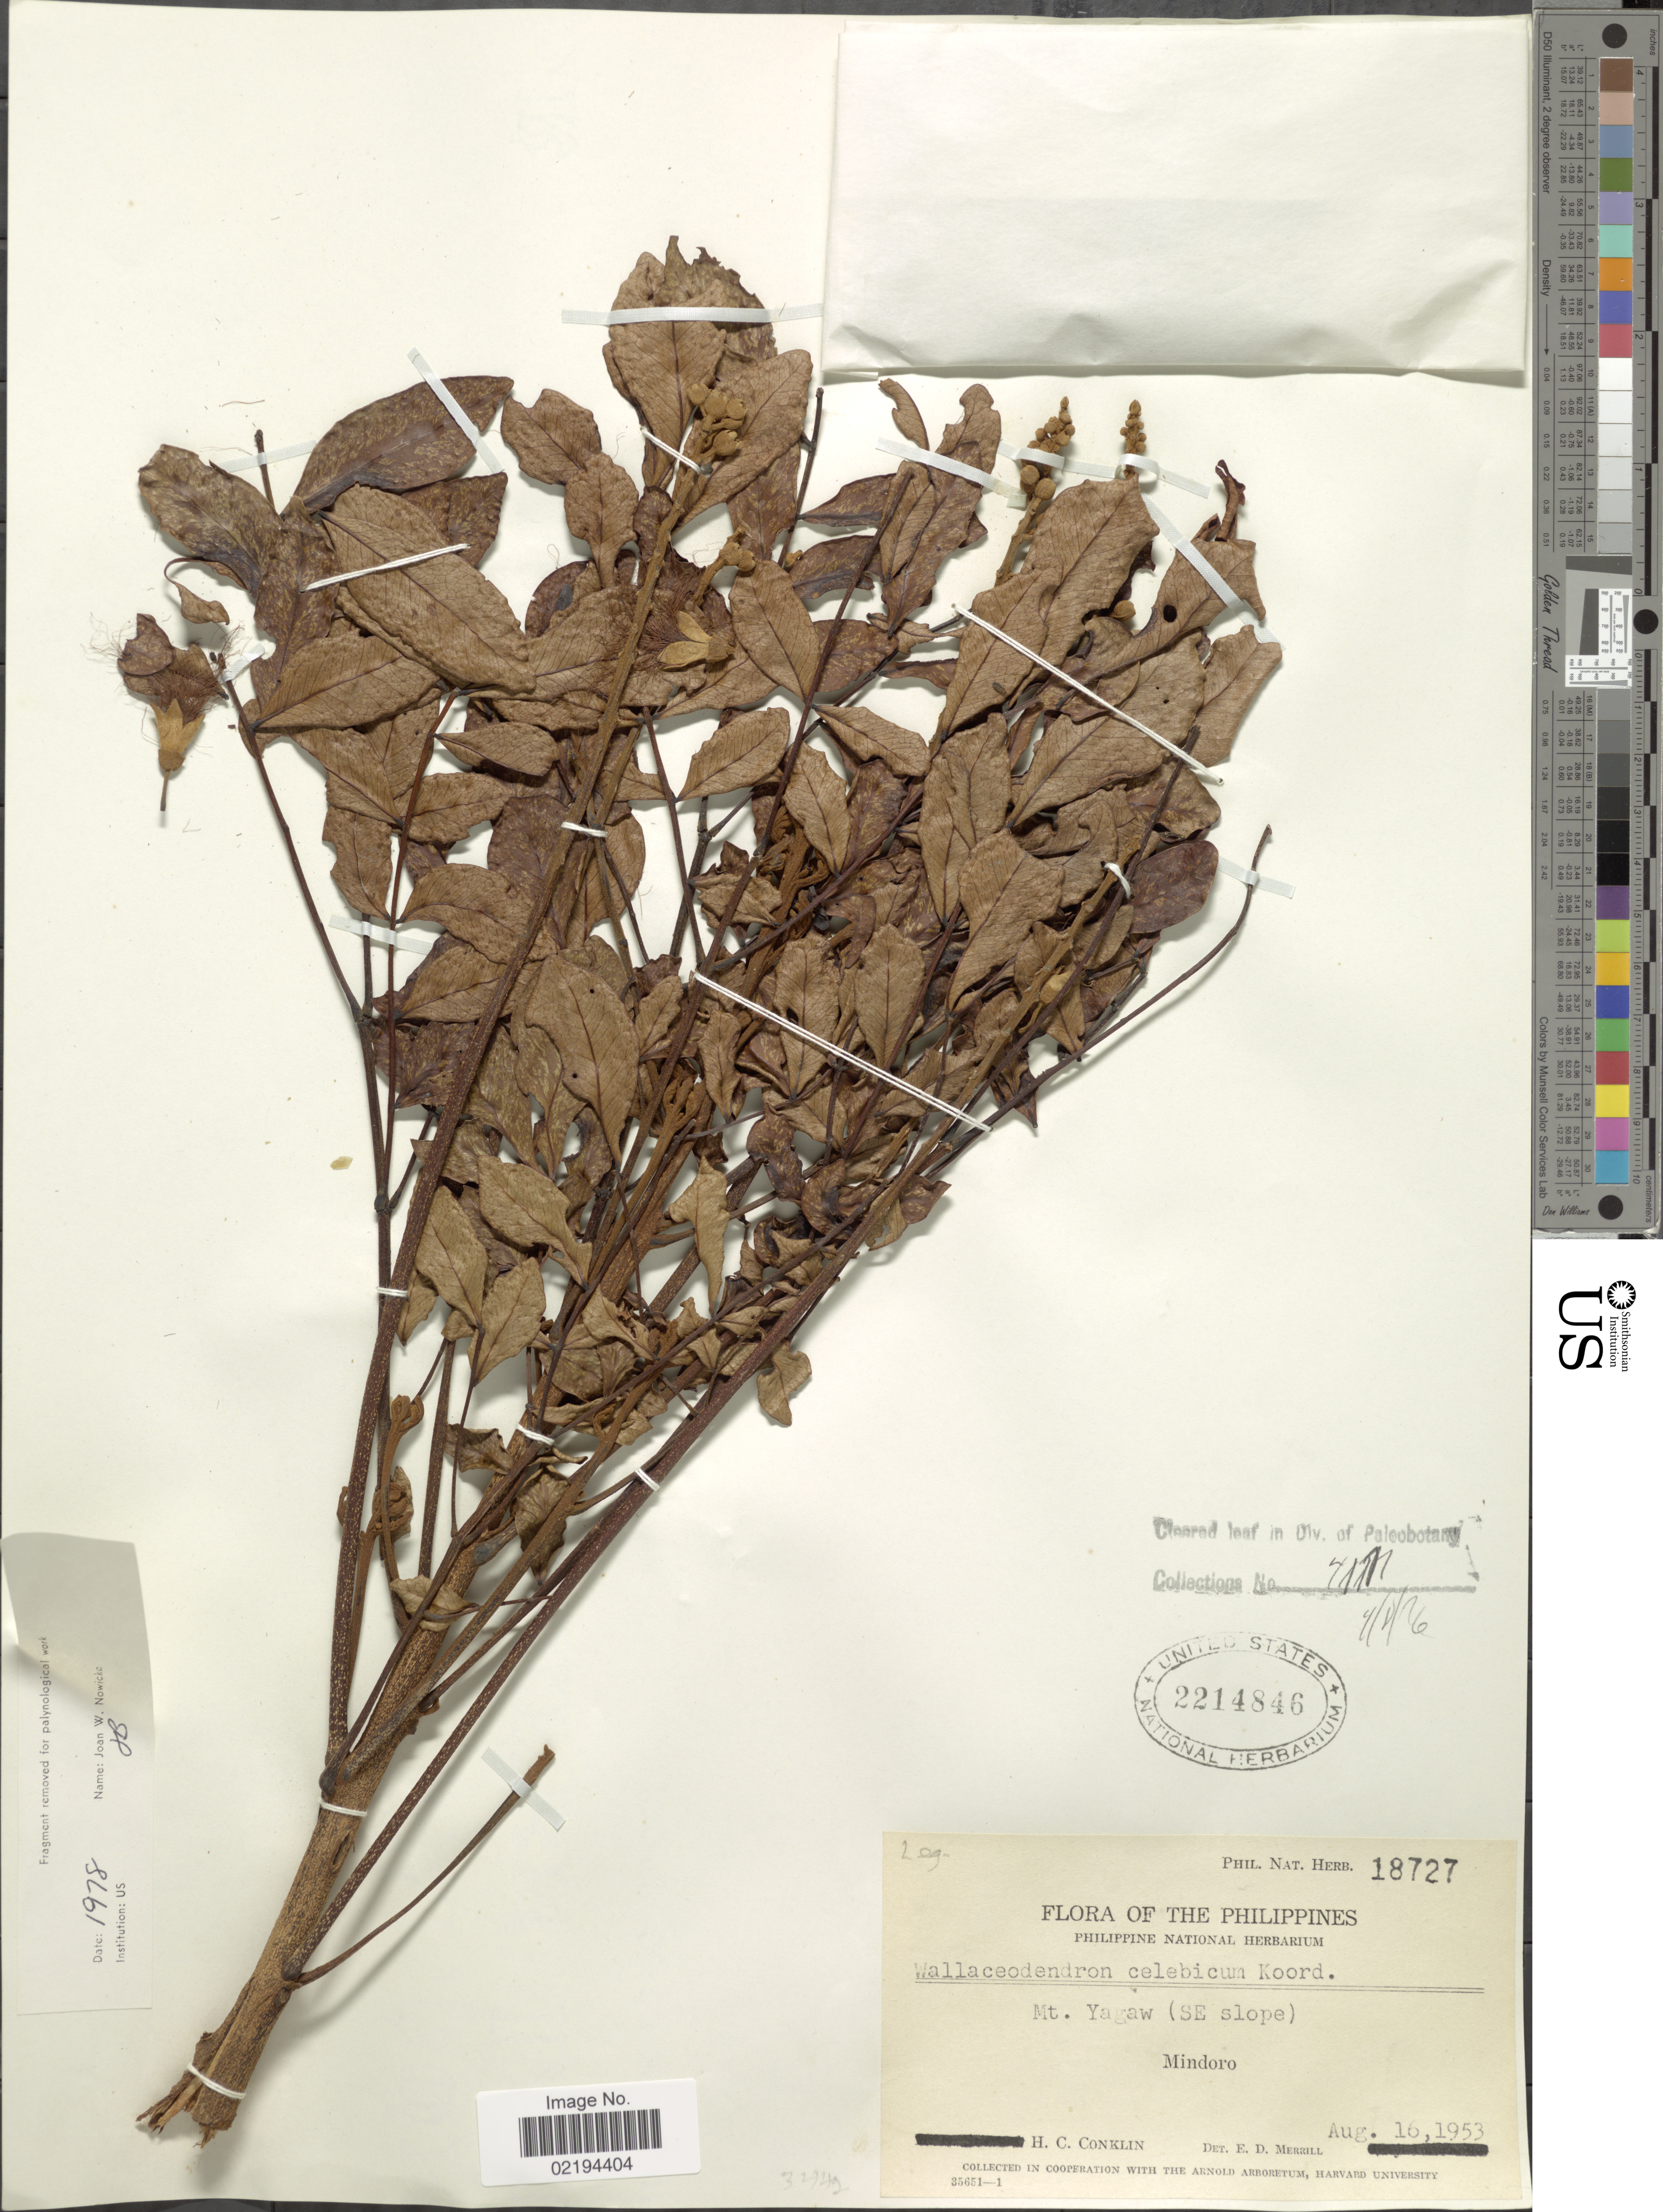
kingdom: Plantae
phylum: Tracheophyta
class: Magnoliopsida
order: Fabales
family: Fabaceae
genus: Wallaceodendron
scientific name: Wallaceodendron celebicum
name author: Koord.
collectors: H. Conklin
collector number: Phil. Nat. Herb. 18727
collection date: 1953-08-16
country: Philippines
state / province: Mimaropa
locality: Mt. Yagaw (SE slope), Mindoro.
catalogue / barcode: US 2214846